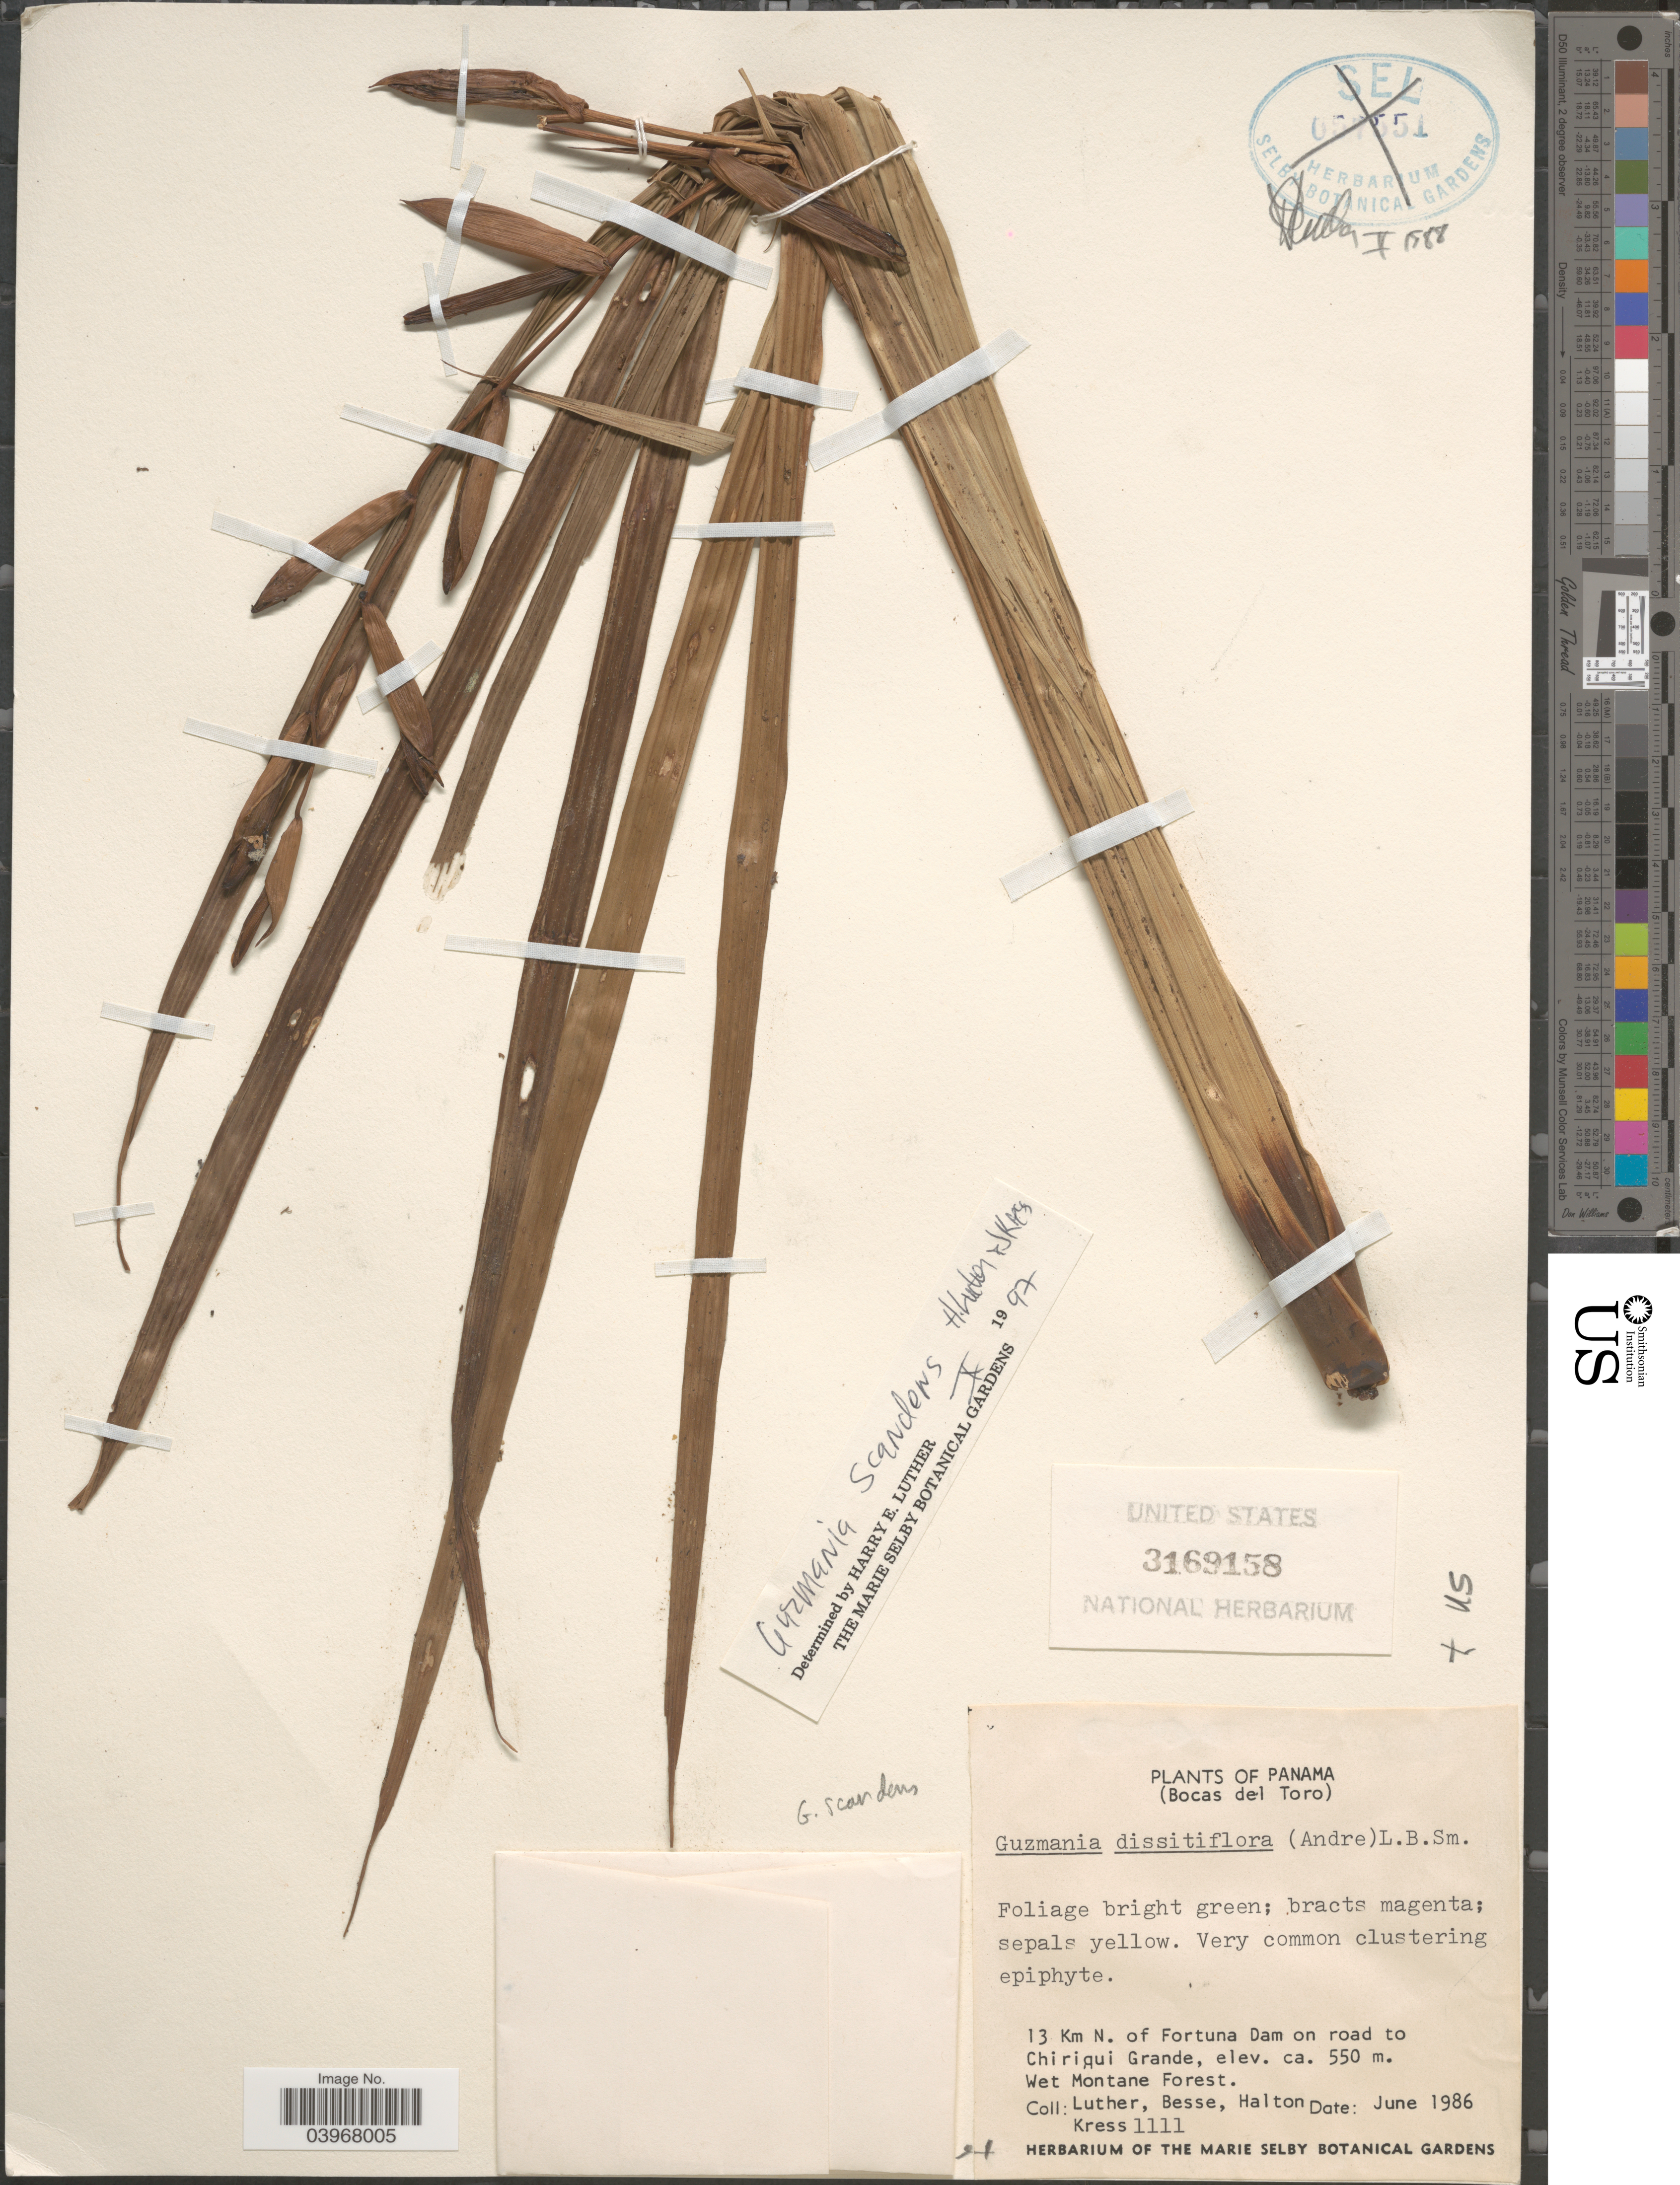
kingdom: Plantae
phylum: Tracheophyta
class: Liliopsida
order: Poales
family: Bromeliaceae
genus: Guzmania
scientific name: Guzmania scandens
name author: H. Luther & W.J. Kress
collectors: -- Luther, -. Besse, -. Halton & -- Kress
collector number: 1111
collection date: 1986-06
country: Panama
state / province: Bocas del Toro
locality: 13 Km N. of Fortuna Dam on road to Chiriqui Grande. Wet Montane Forest.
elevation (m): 550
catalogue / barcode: US 3169158